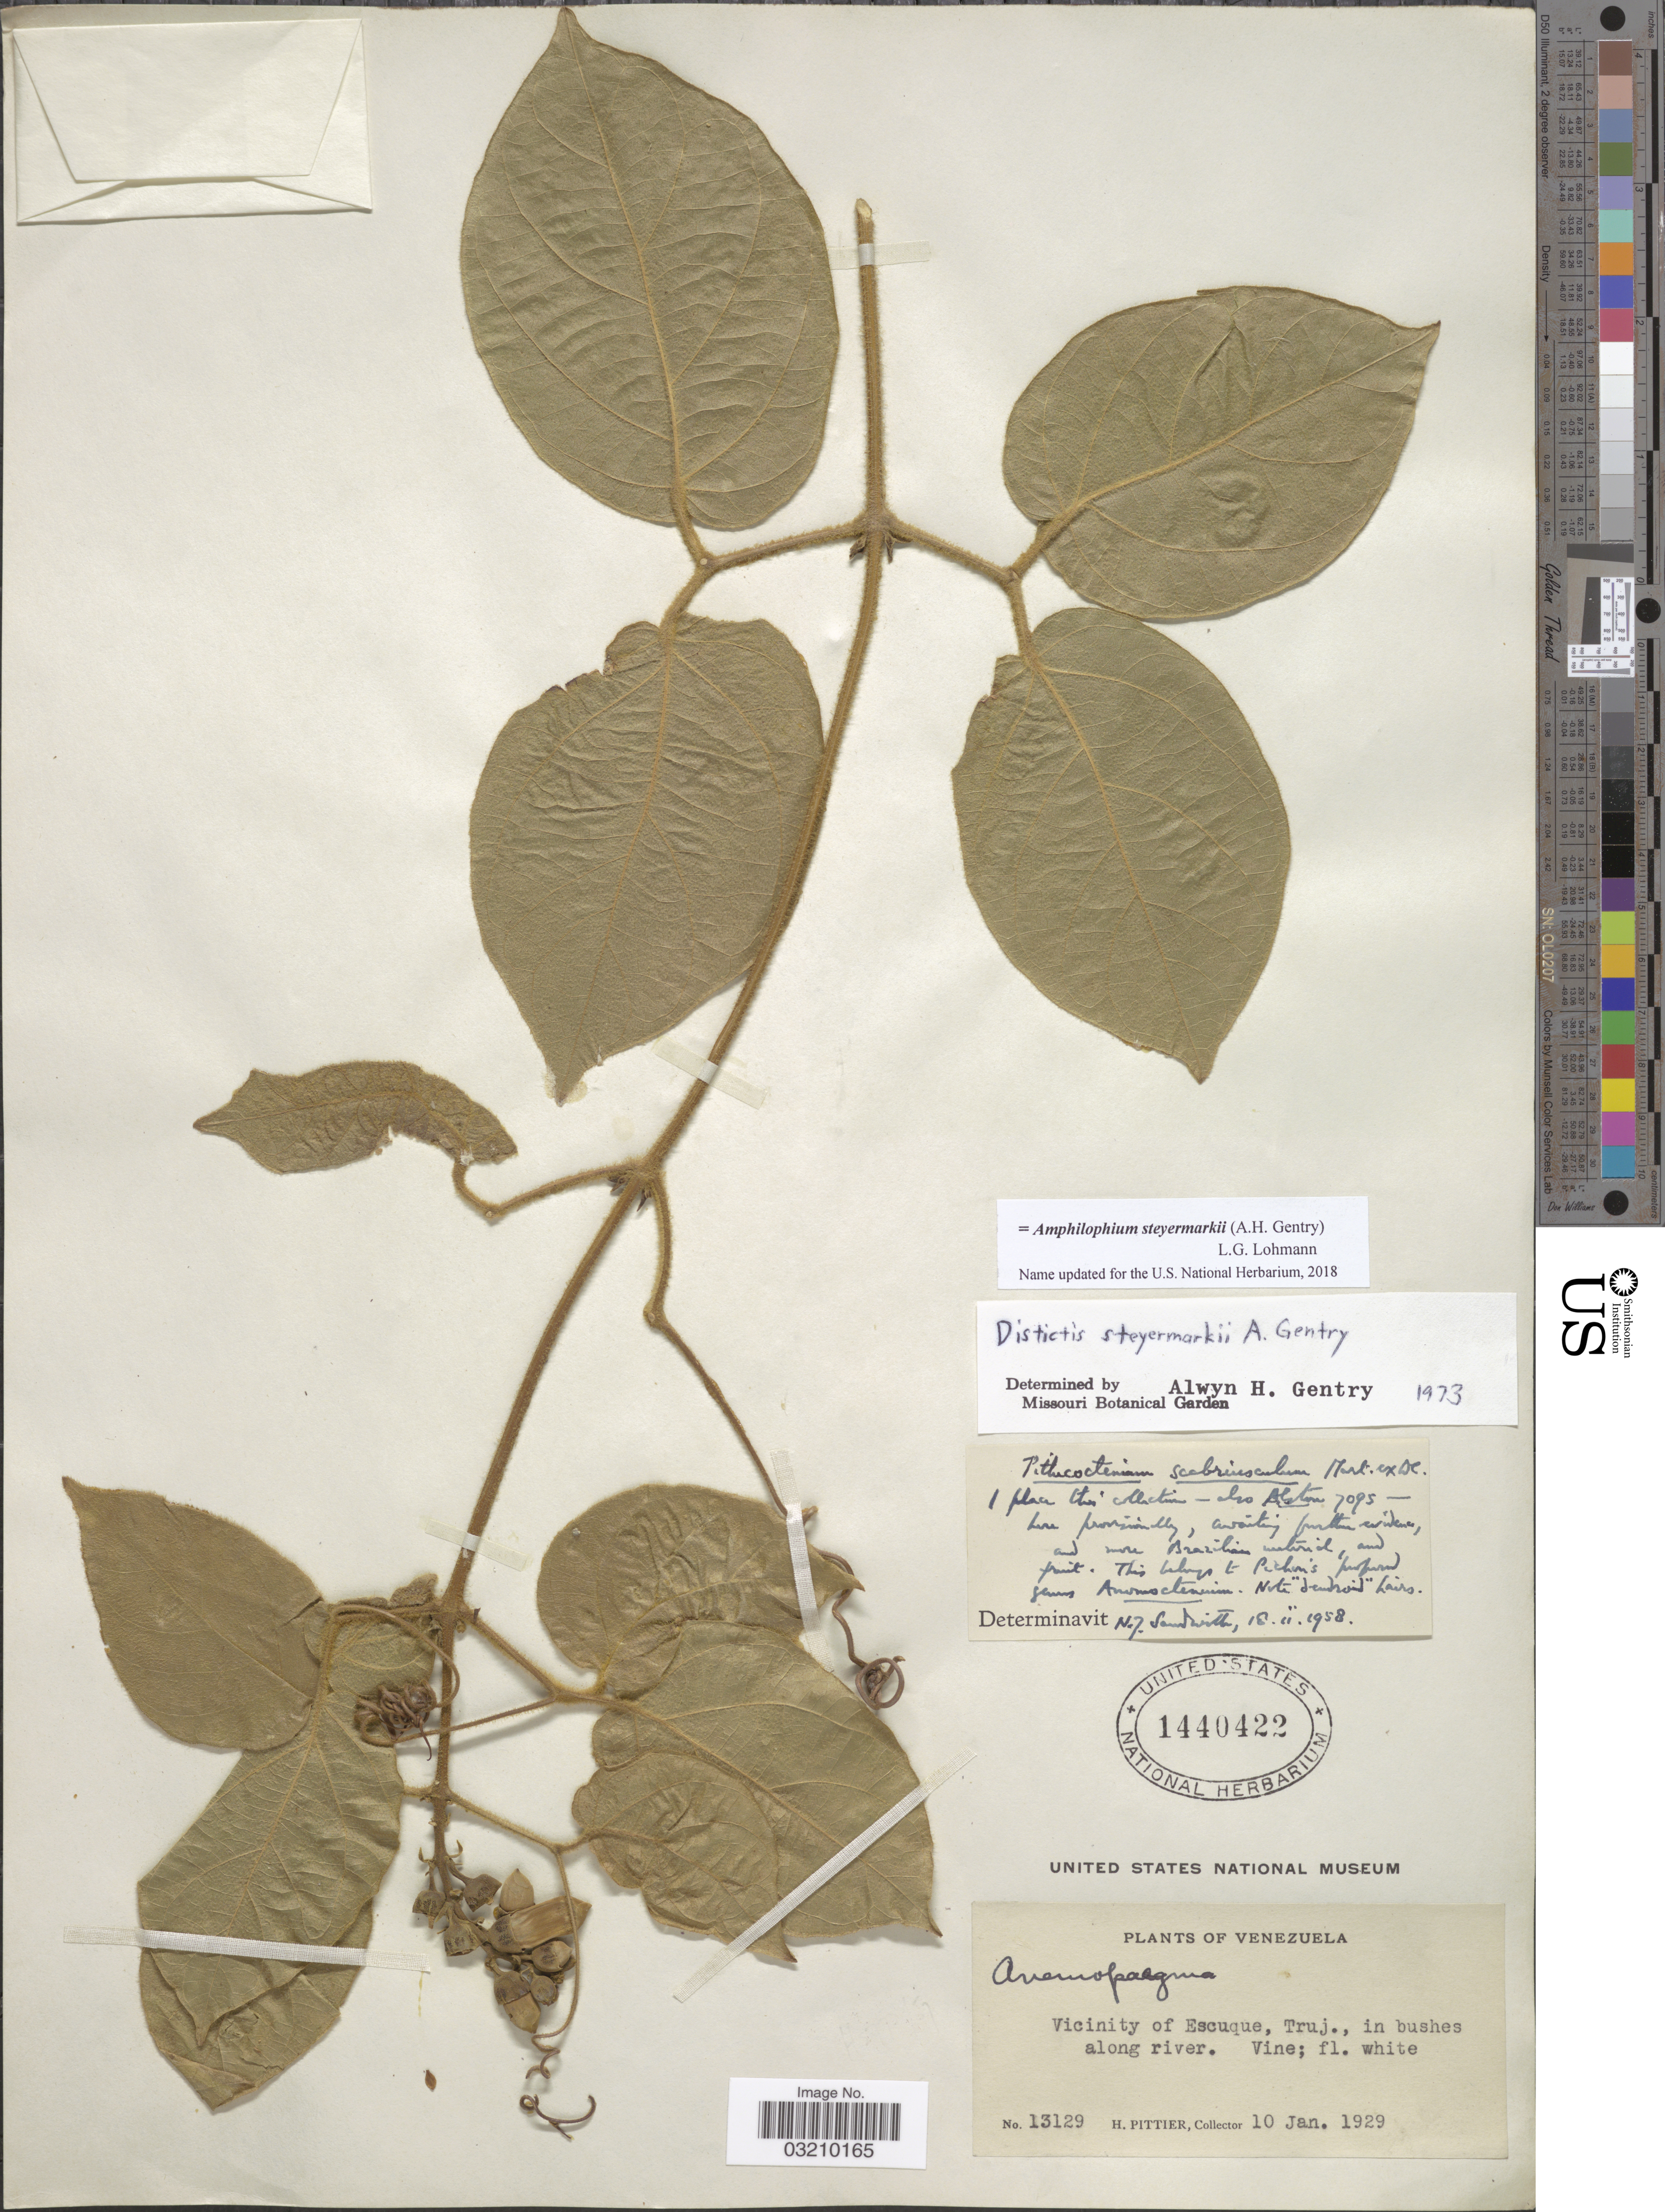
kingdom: Plantae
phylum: Tracheophyta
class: Magnoliopsida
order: Lamiales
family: Bignoniaceae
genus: Amphilophium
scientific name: Amphilophium steyermarkii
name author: (A.H. Gentry) L.G. Lohmann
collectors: H. F. Pittier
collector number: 13129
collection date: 1929-01-10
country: Venezuela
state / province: Trujillo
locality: Vicinity of Escuque, Truj. Along a river.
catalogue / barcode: US 1440422